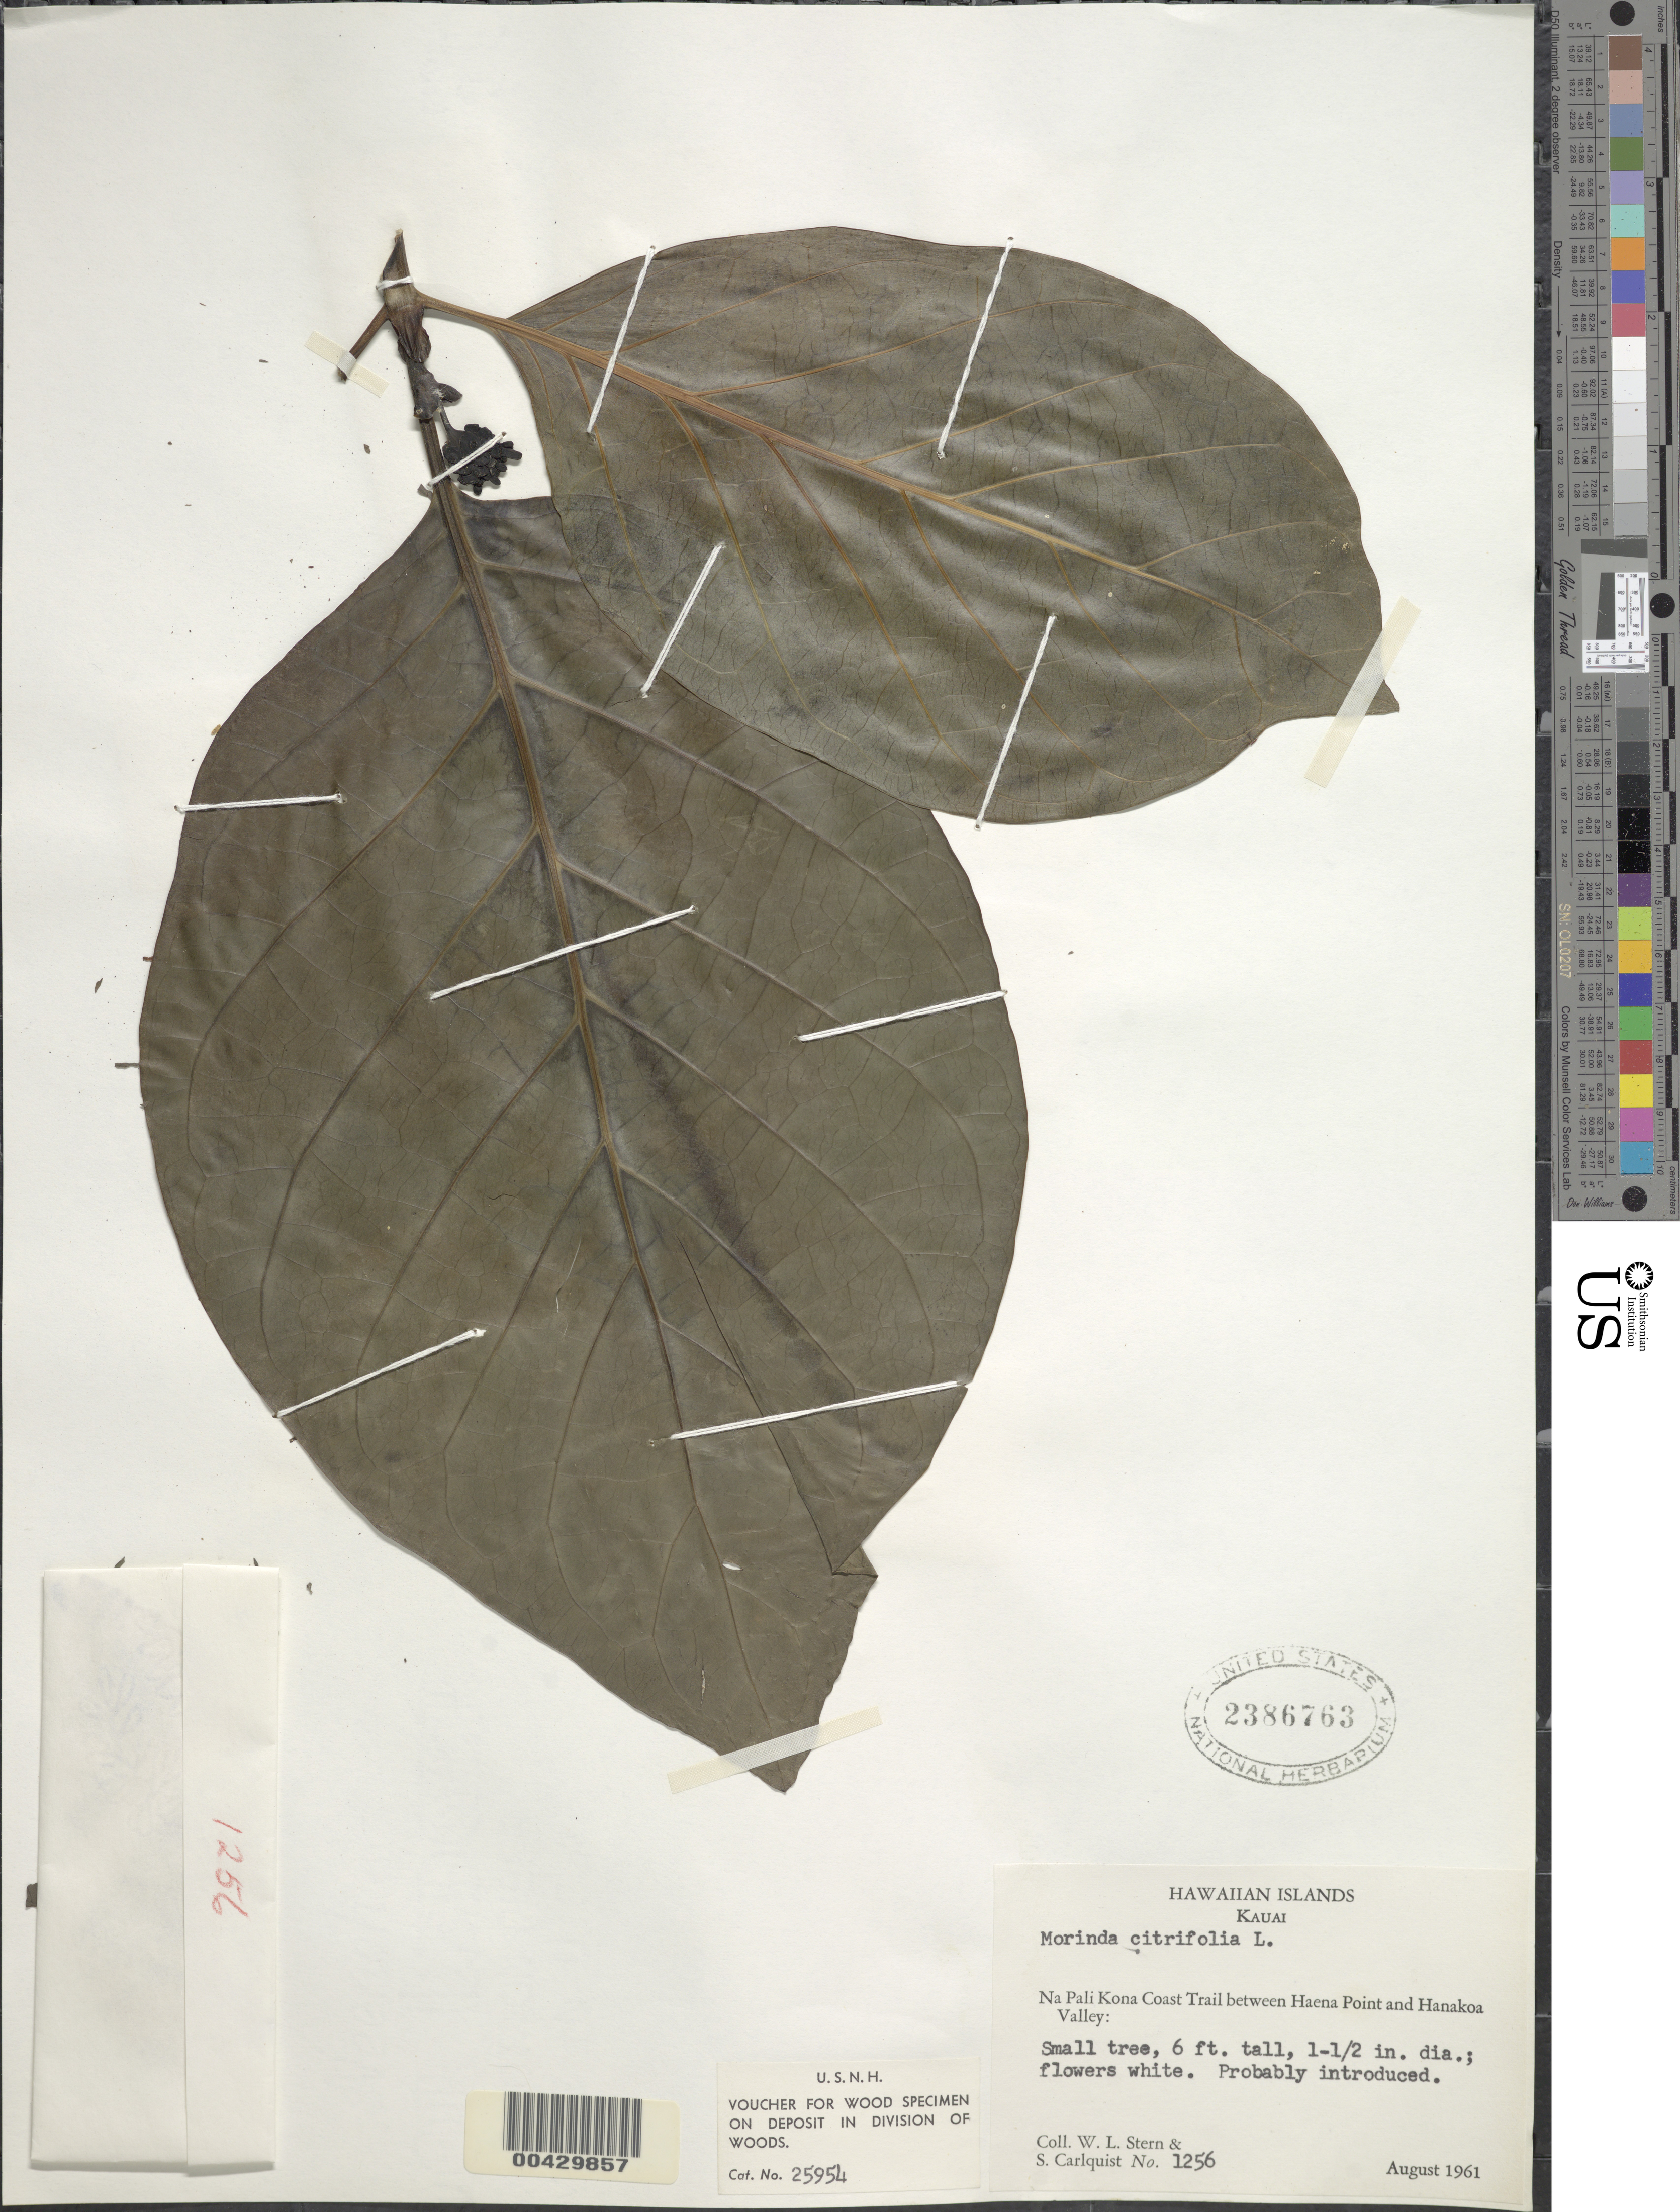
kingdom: Plantae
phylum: Tracheophyta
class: Magnoliopsida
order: Gentianales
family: Rubiaceae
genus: Morinda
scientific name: Morinda citrifolia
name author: L.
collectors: W. L. Stern & S. Carlquist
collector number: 1256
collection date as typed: Aug 1961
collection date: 1961-08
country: United States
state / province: Hawaii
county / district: Kauai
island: Kaua'i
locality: Na Pali Kona Coast Trail between Haena Point and Hanakoa Valley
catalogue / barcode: US 2386763